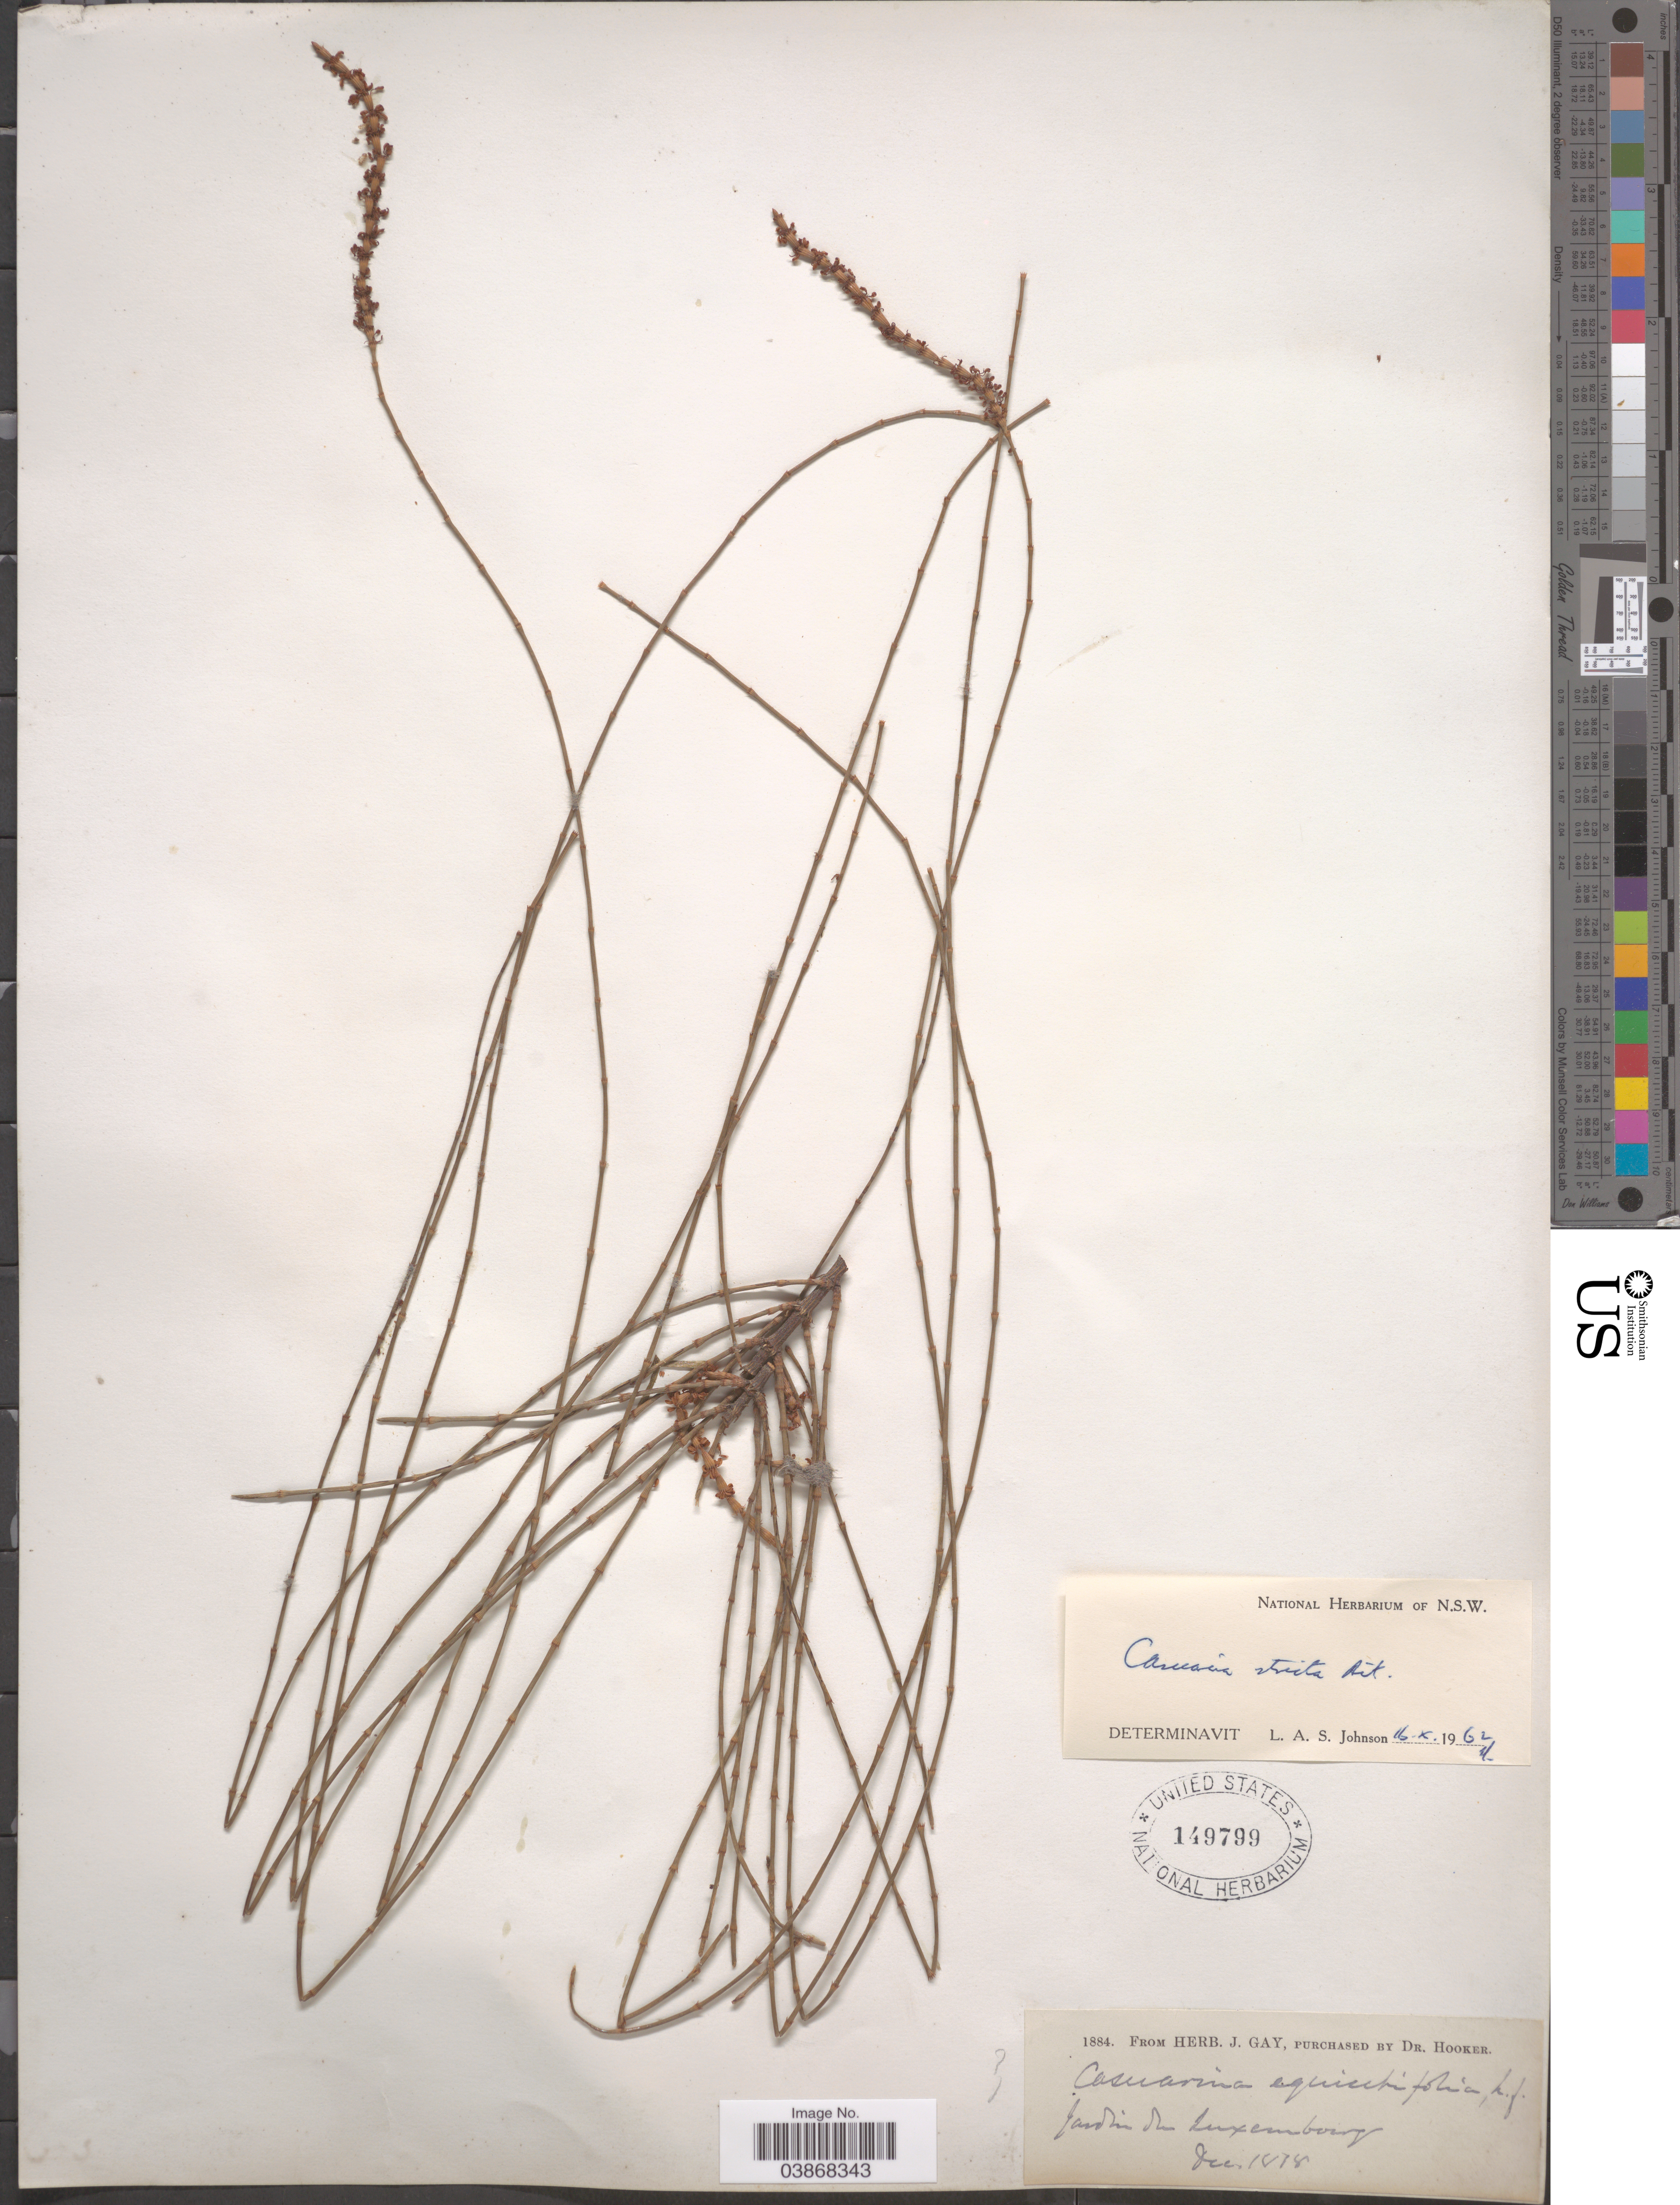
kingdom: Plantae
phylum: Tracheophyta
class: Magnoliopsida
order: Fagales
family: Casuarinaceae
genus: Casuarina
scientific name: Casuarina stricta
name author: Aiton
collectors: ex herb. J. Gay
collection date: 1878-12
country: Luxembourg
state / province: Luxembourg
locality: Jardin du Luxembourg.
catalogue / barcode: US 149799